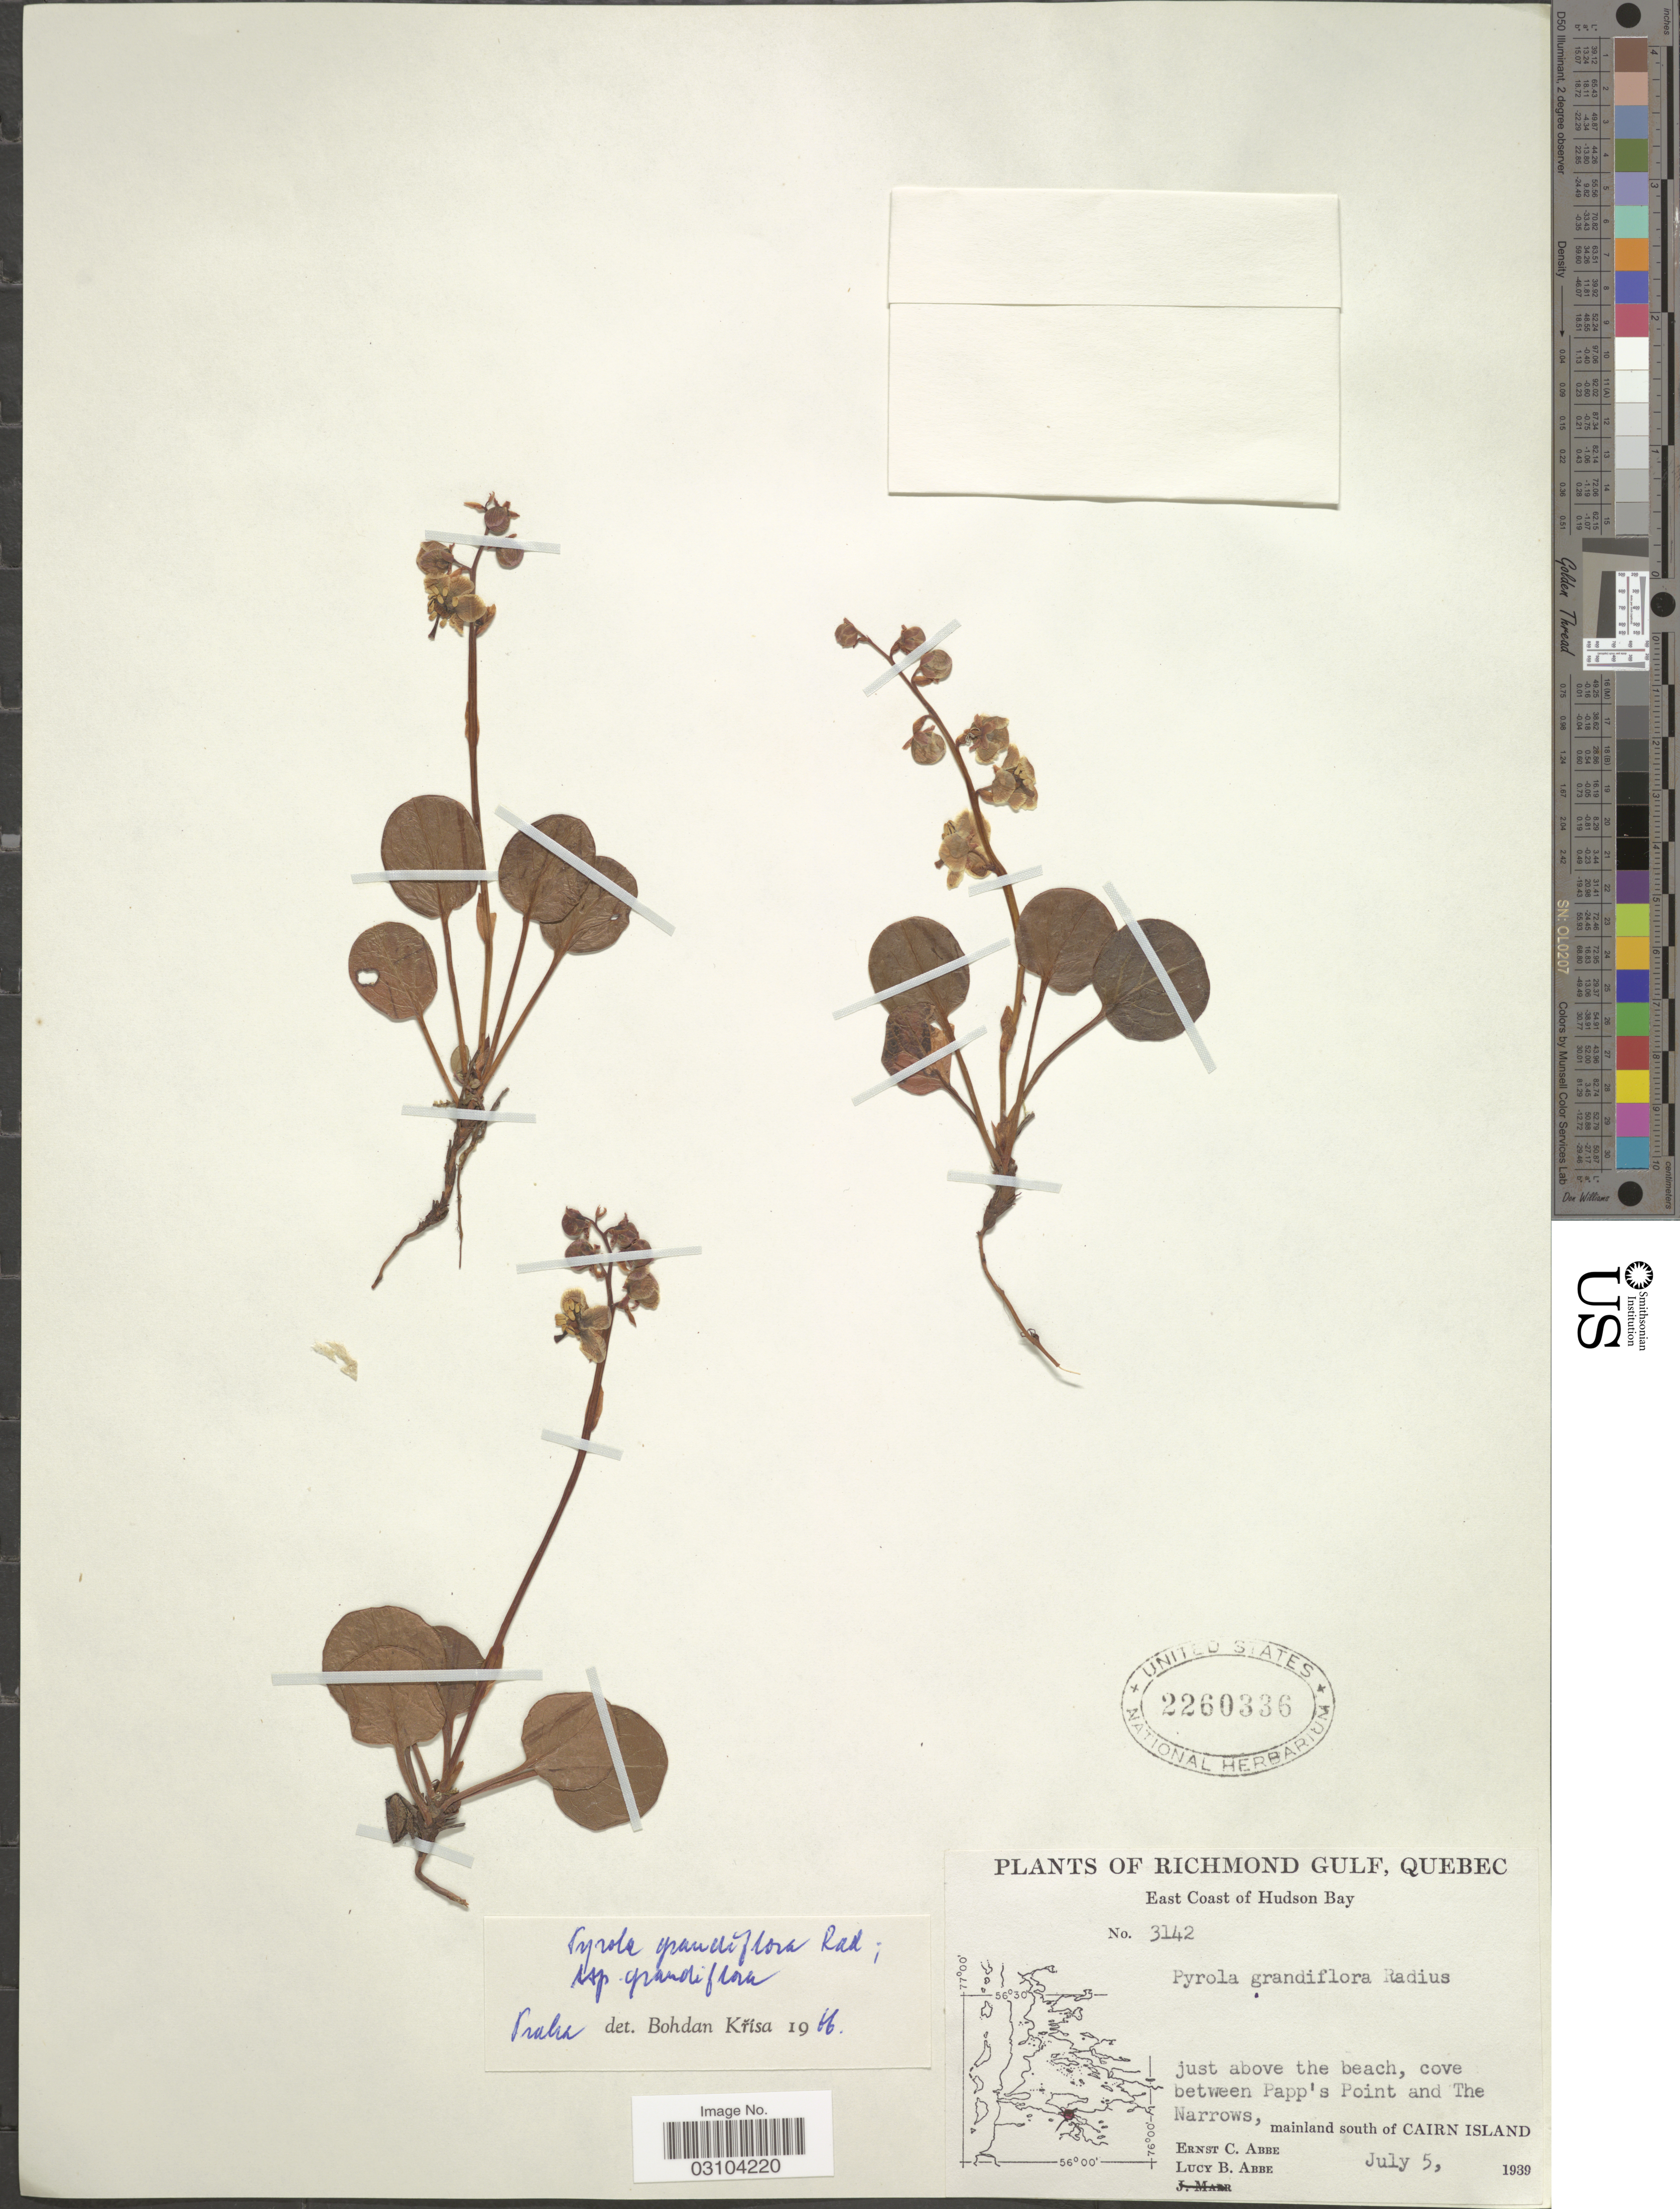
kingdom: Plantae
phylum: Tracheophyta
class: Magnoliopsida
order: Ericales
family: Ericaceae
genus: Pyrola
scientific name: Pyrola grandiflora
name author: Radius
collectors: E. C. Abbe & L. B. Abbe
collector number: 3142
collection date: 1939-07-05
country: Canada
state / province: Quebec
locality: Richmond Gulf. East Coast of Hudson Bay. Just above the beach, cove between Papp's Point and The Narrows, mainland south of Cairn Island.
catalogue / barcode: US 2260336